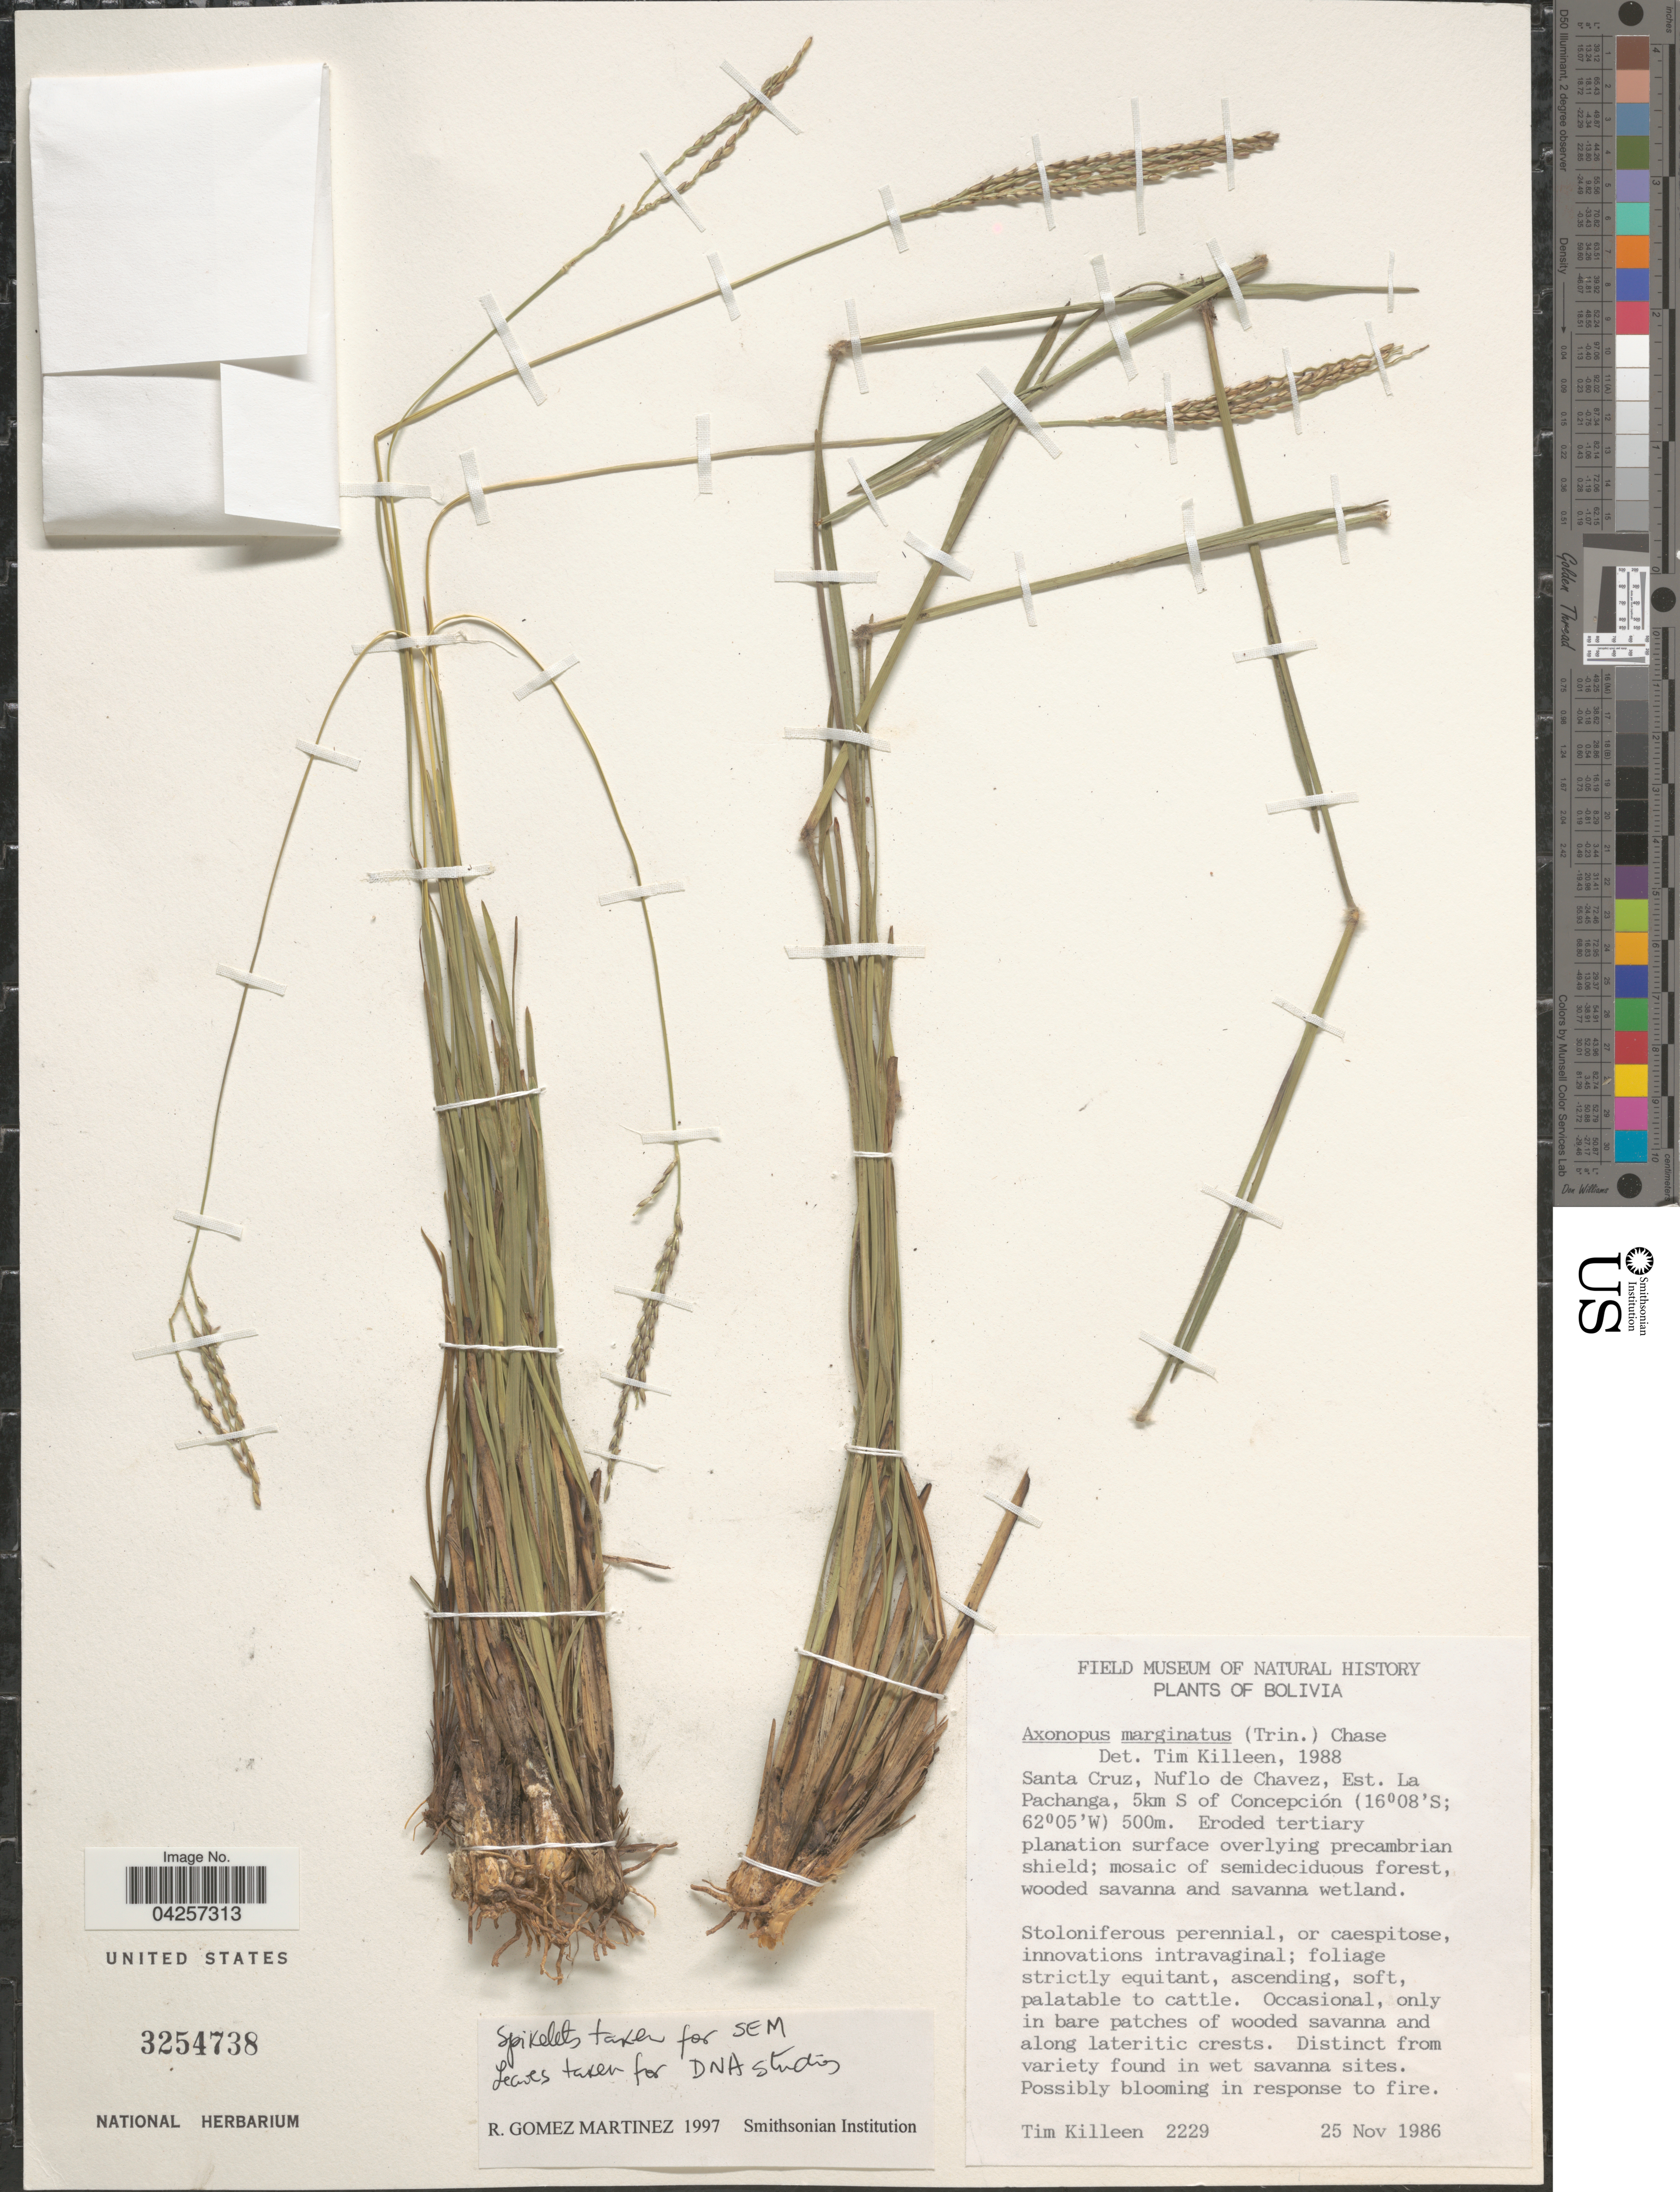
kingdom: Plantae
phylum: Tracheophyta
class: Liliopsida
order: Poales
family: Poaceae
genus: Axonopus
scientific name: Axonopus marginatus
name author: (Trin.) Chase ex Hitchc.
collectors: T. J. Killeen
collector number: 2229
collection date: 1986-11-25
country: Bolivia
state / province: Santa Cruz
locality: Nuflo de Chavez, Est. La Pachanga, 5 km S of Concepción.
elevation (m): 500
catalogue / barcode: US 3254738